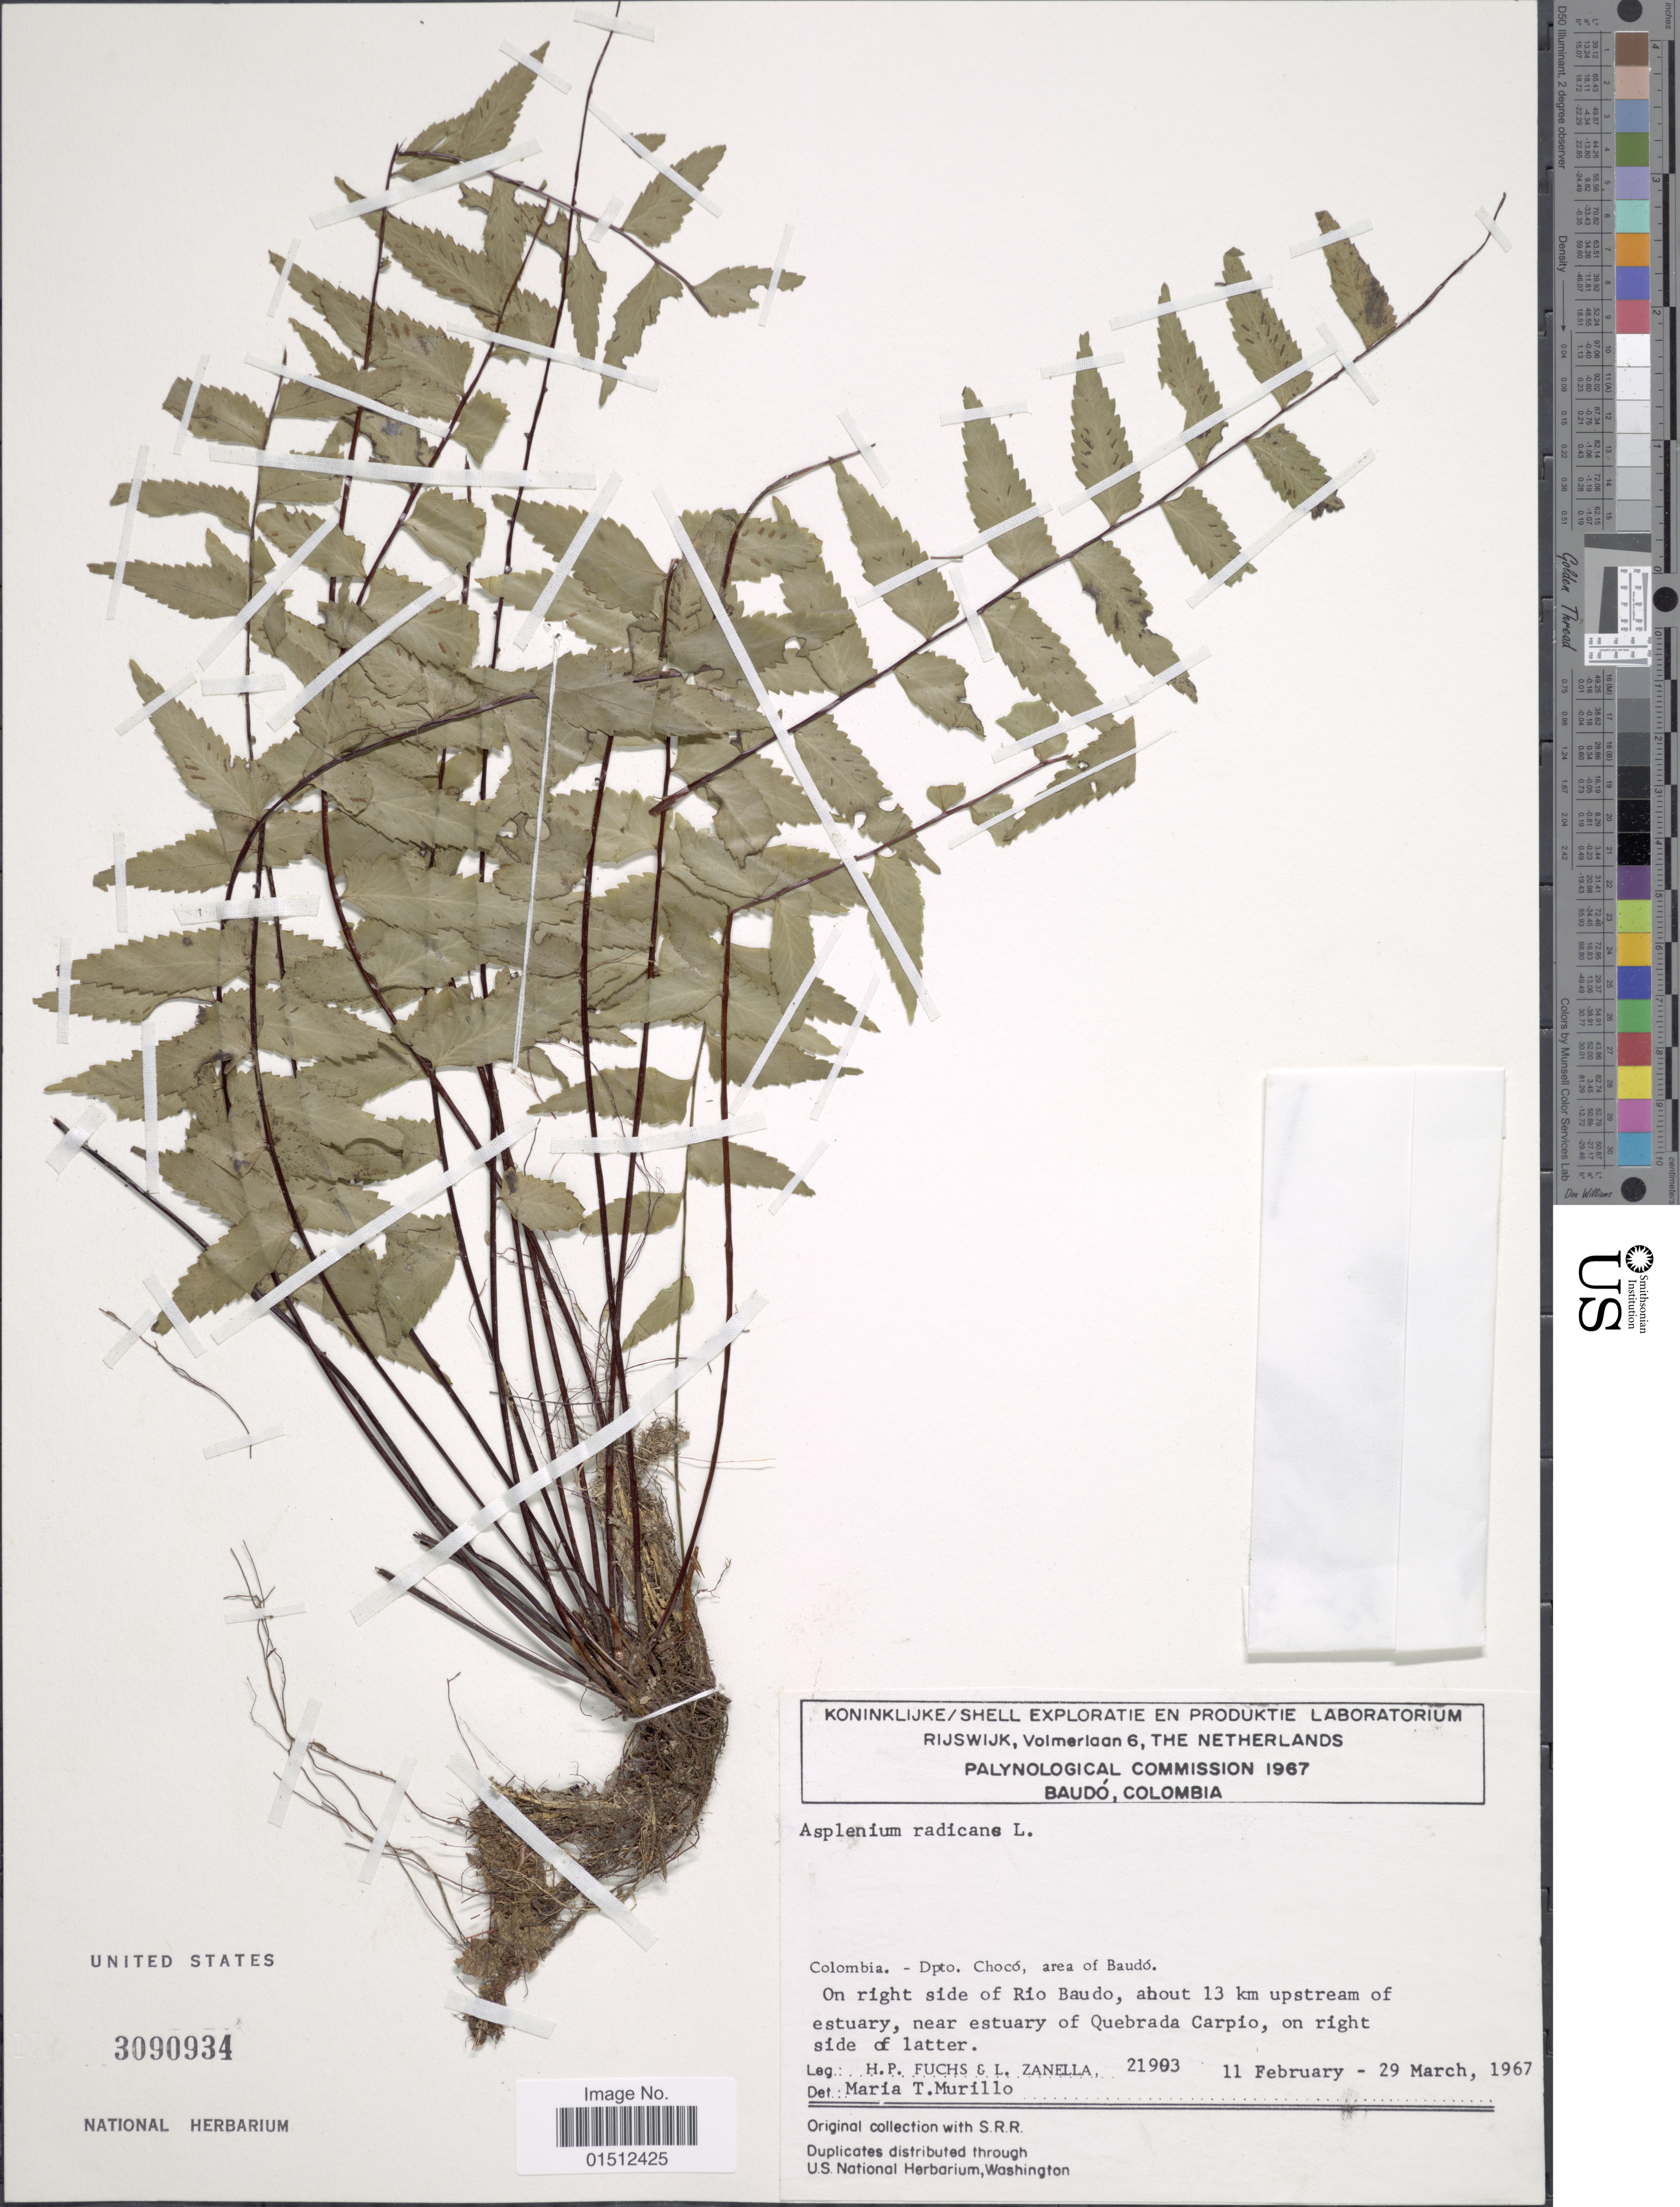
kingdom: Plantae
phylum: Tracheophyta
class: Polypodiopsida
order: Polypodiales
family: Aspleniaceae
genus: Asplenium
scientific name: Asplenium radicans var. cirrhatum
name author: (Rich. ex Willd.) Rosenst.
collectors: H. P. Fuchs & L. Zanella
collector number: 21903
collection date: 1967-02-11/1967-03-29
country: Colombia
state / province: Chocó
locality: Colombia - Dpto. Choco, area of Baudo. On right side of Rio Baudo, about 13 km upstream of estuary, near estuary of Quebrada Carpio, on right side of latter.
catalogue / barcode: US 3090934